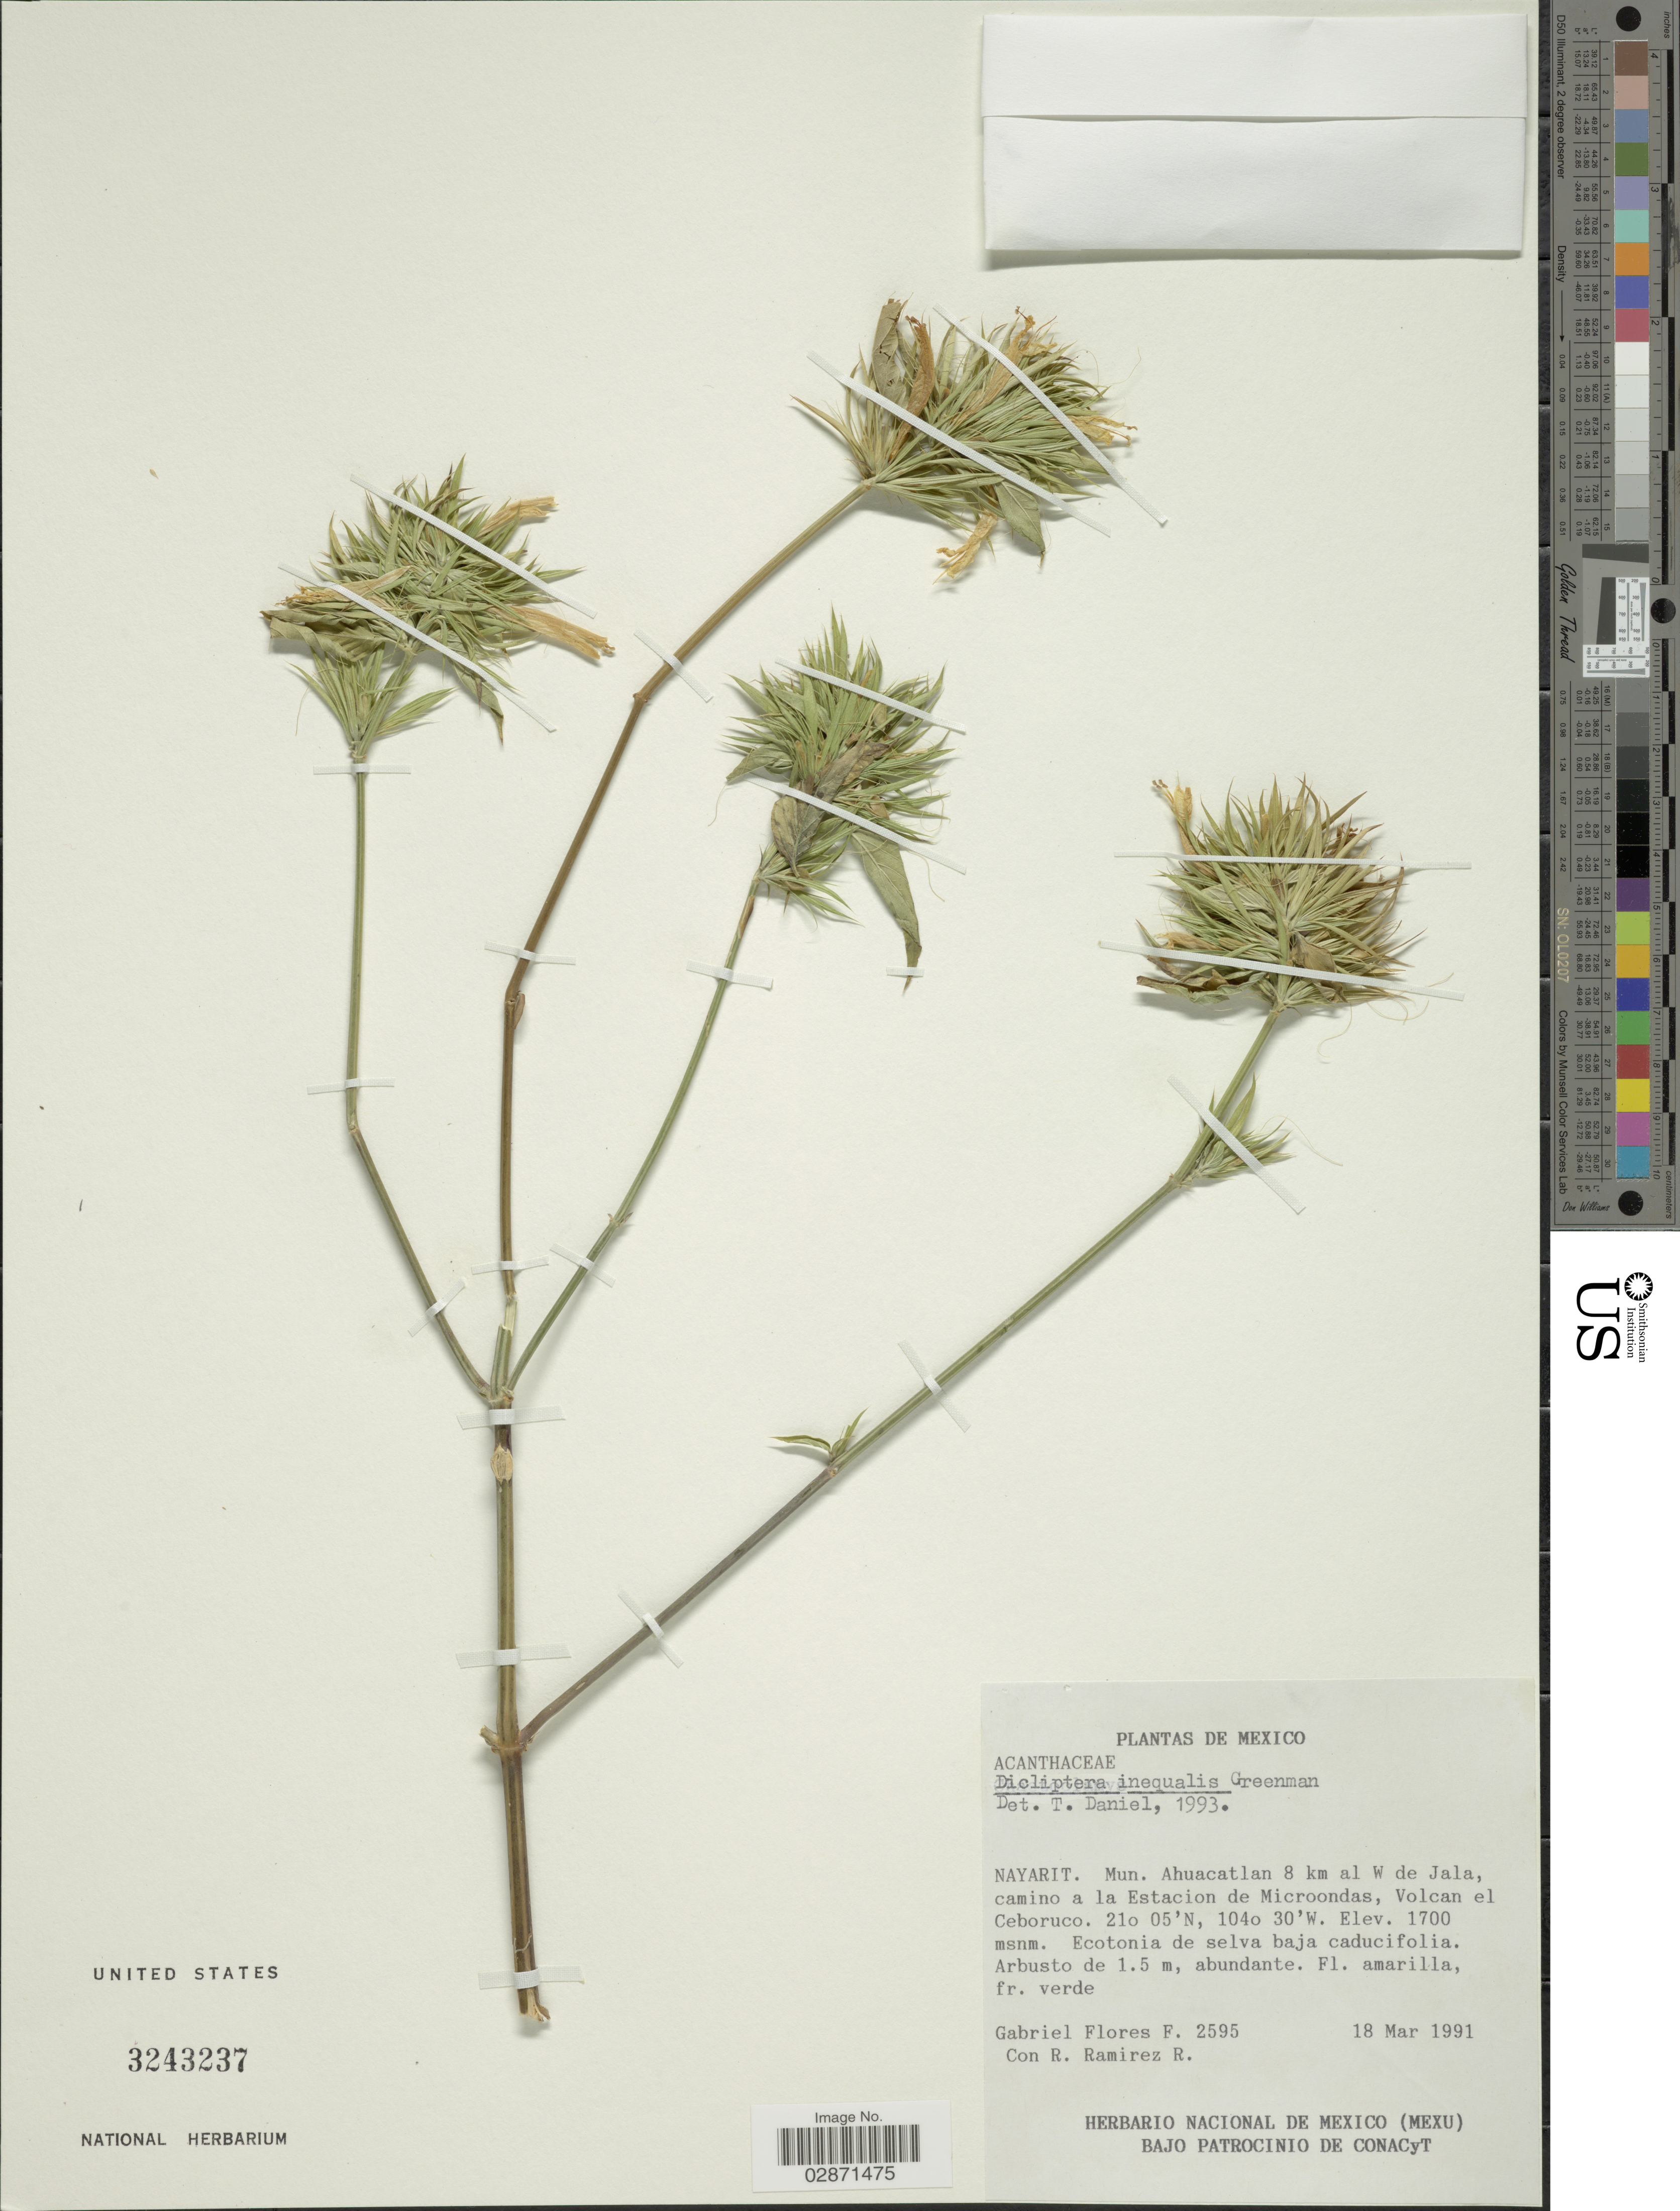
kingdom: Plantae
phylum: Tracheophyta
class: Magnoliopsida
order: Lamiales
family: Acanthaceae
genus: Dicliptera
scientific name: Dicliptera inaequalis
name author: Greenm.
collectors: G. Flores F. & R. Ramirez R.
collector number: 2595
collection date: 1991-03-18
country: Mexico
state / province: Nayarit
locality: Mun. Ahuacatlan 8 km al W de Jala, camino a la Estacion de Microondas, Volcan el Ceboruco.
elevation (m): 1700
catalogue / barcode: US 3243237